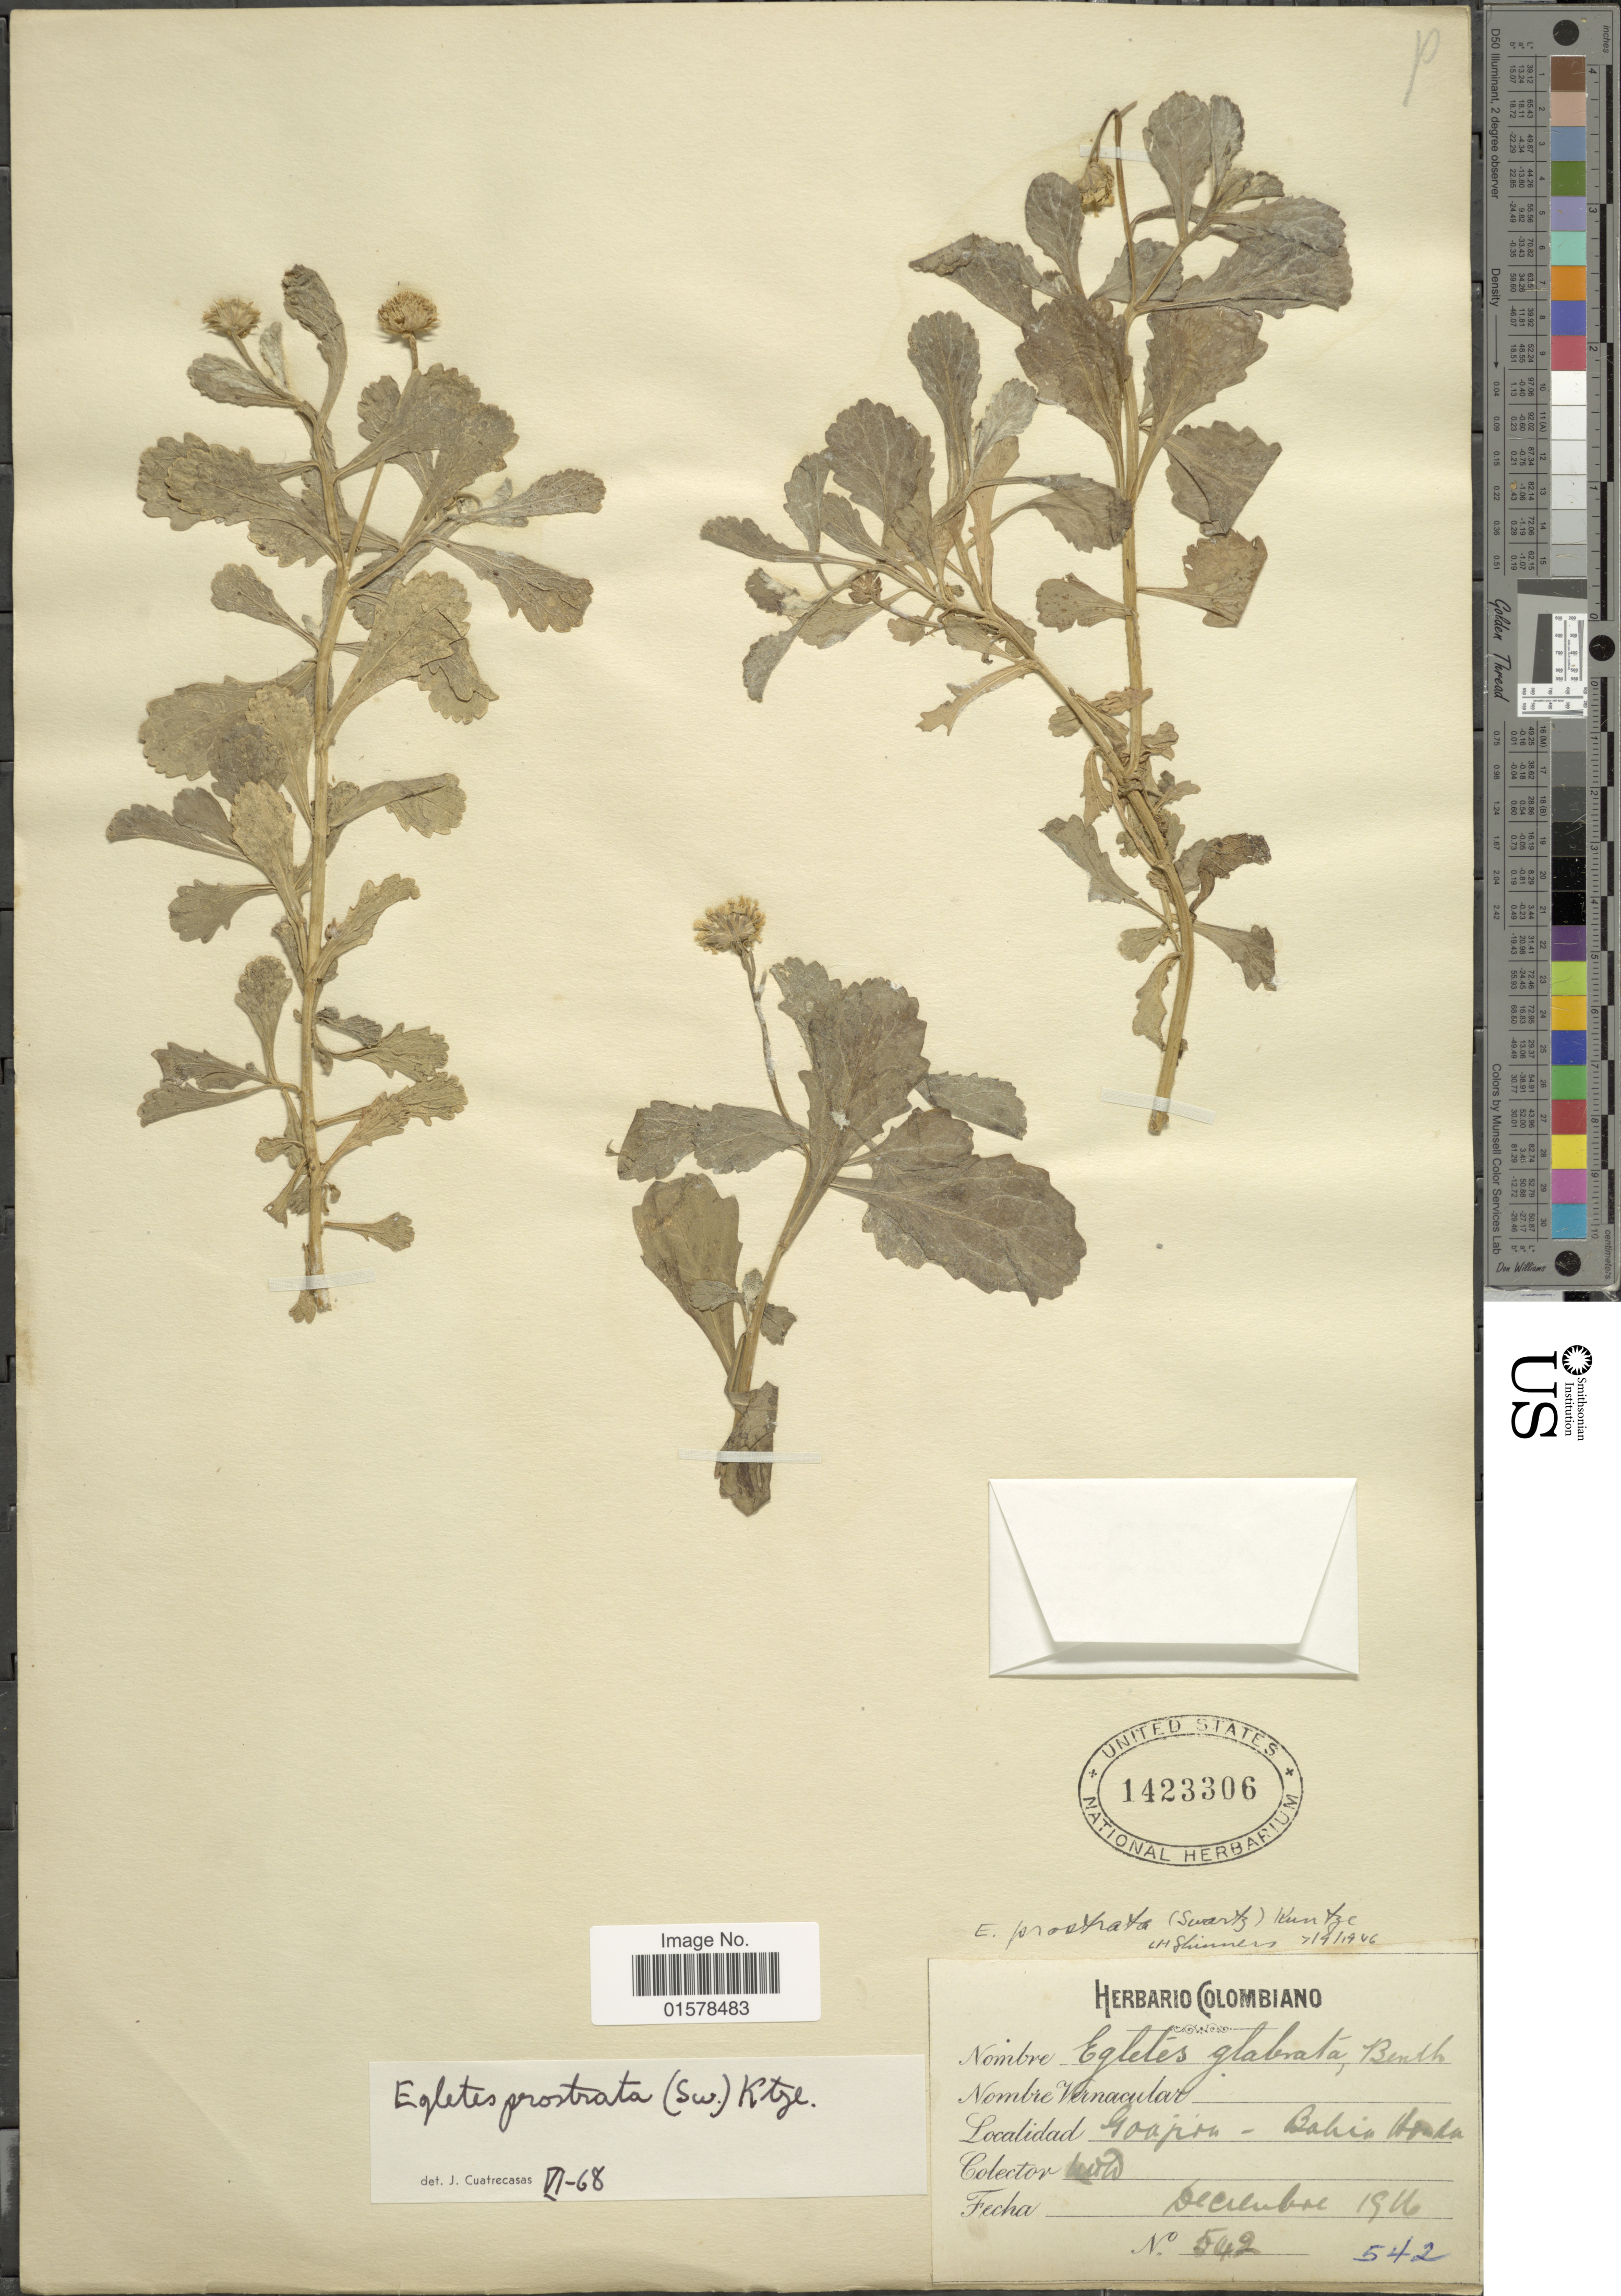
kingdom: Plantae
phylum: Tracheophyta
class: Magnoliopsida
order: Asterales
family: Asteraceae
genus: Egletes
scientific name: Egletes prostrata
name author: (Sw.) Kuntze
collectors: M. T. Dawe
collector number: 542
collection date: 1916-12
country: Colombia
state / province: La Guajira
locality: Colombia. Guajira: Bahia Honda.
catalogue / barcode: US 1423306